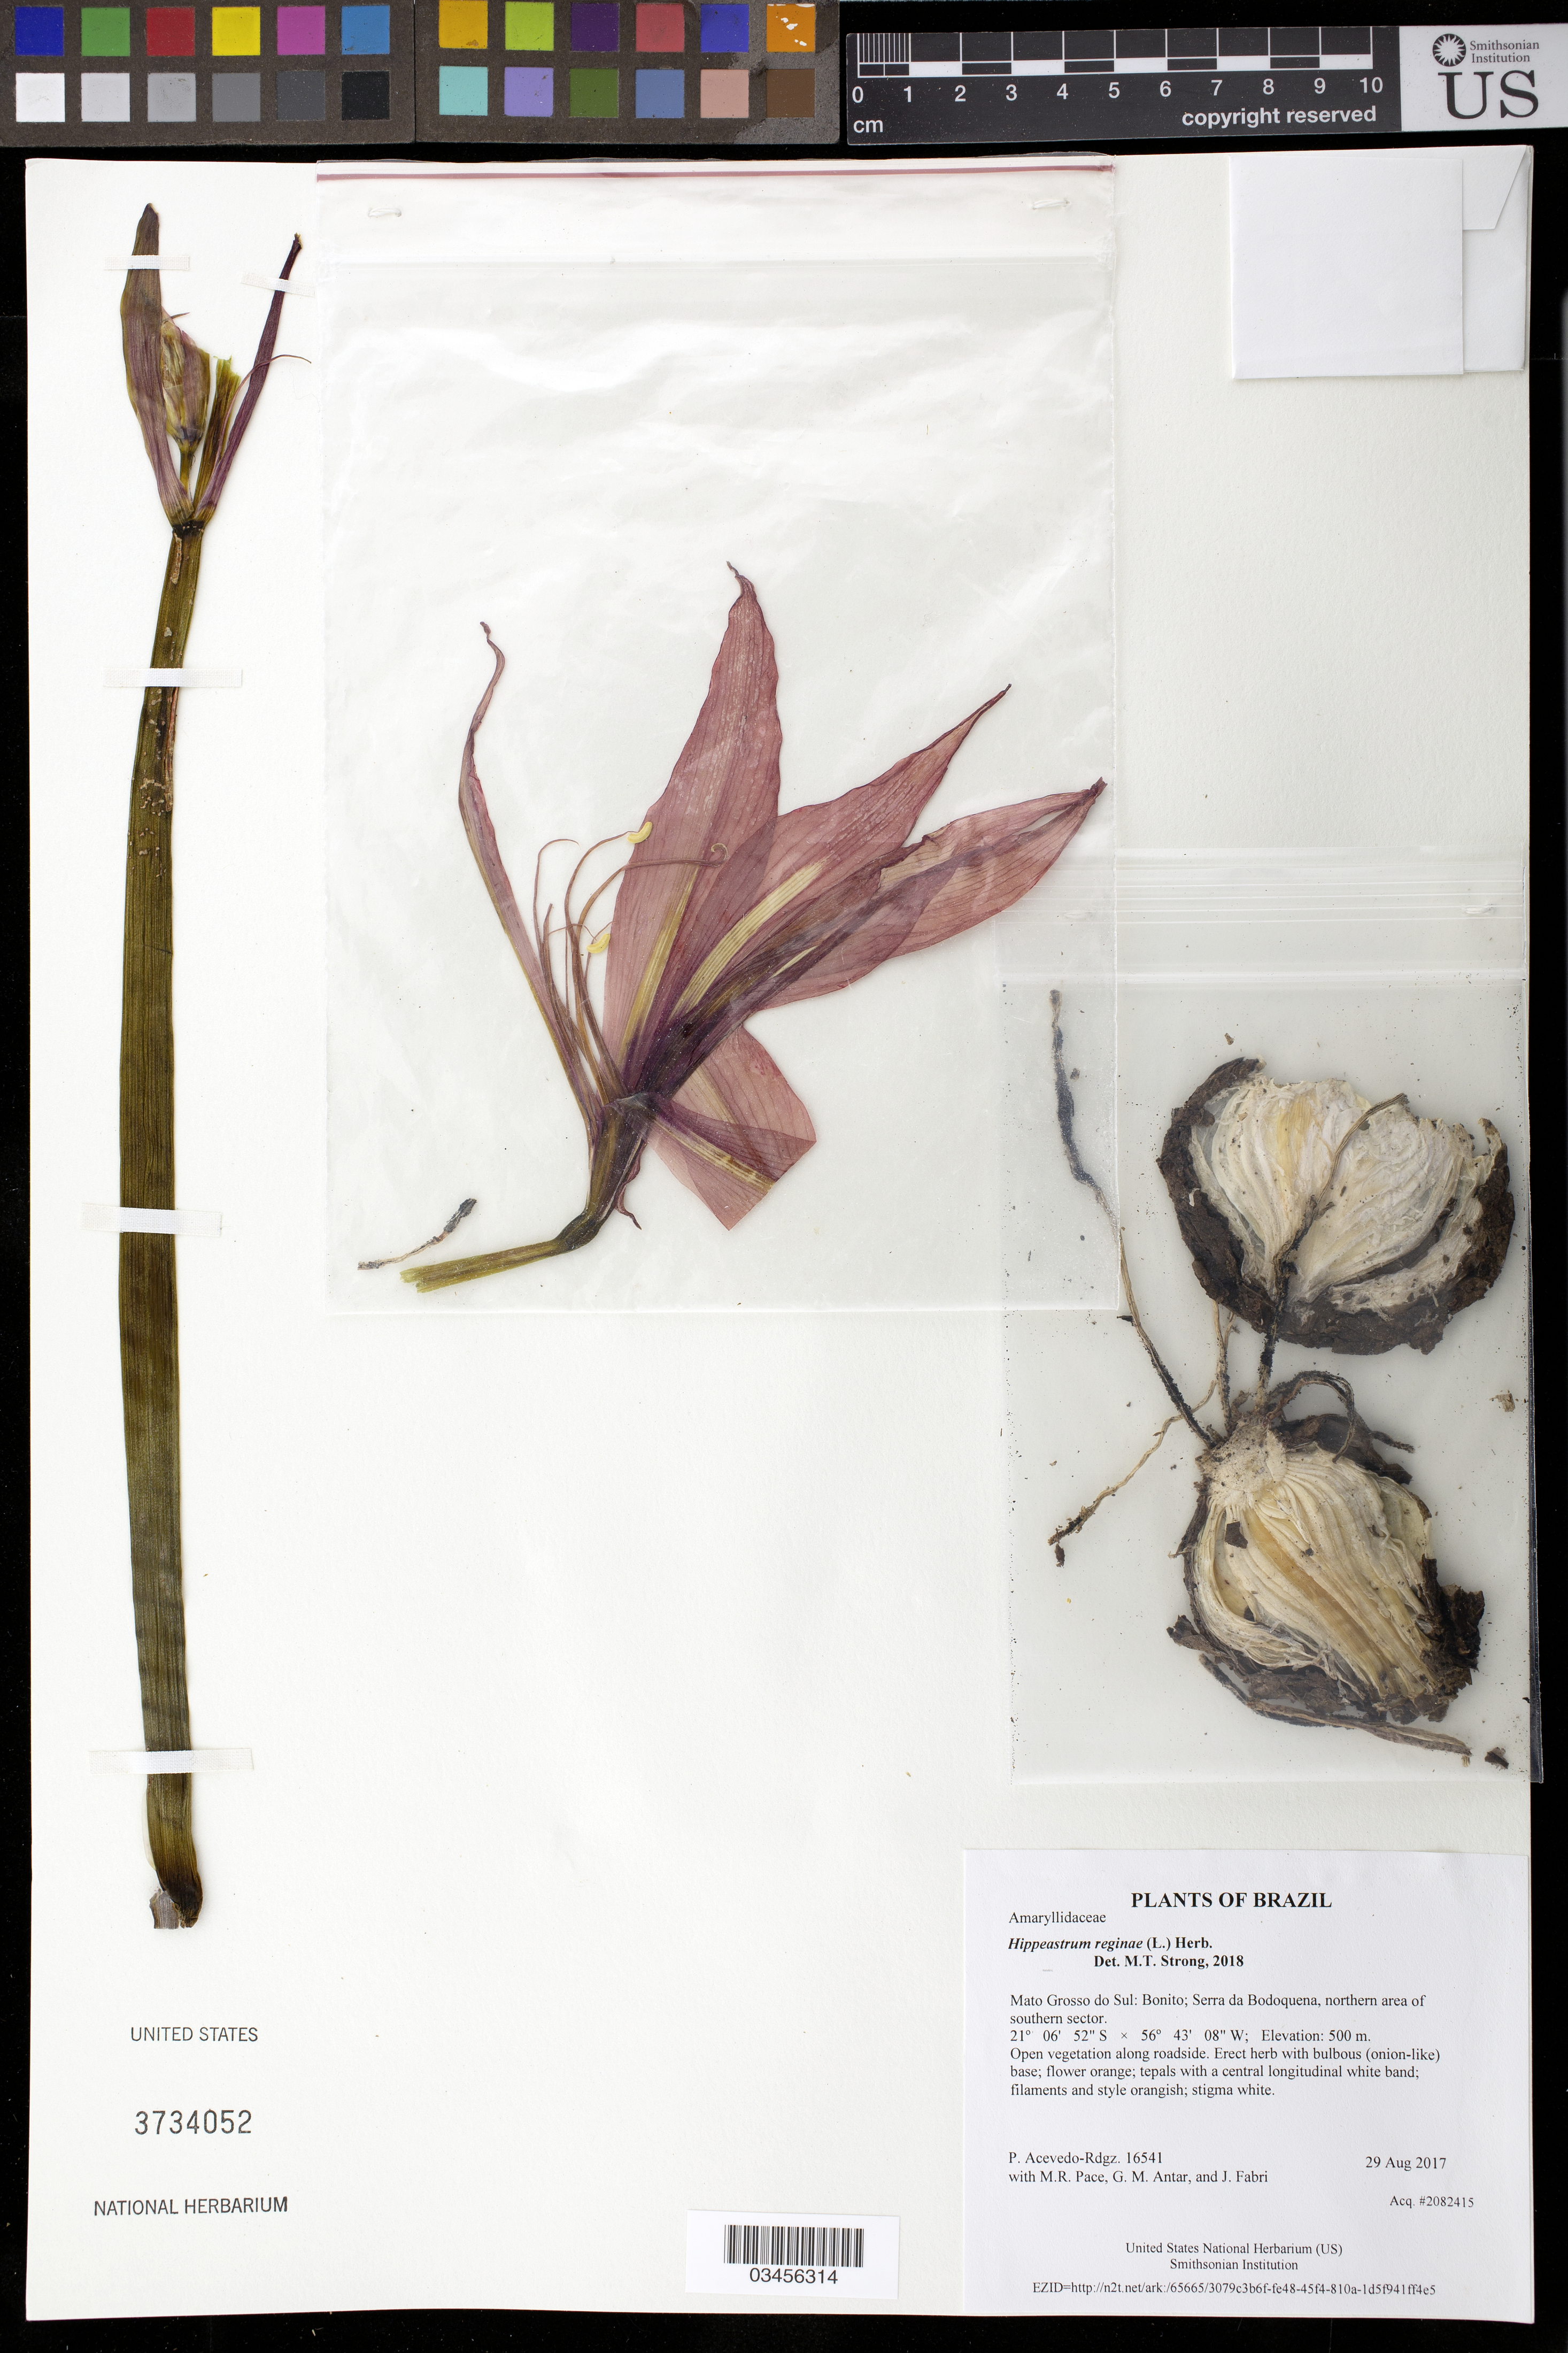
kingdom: Plantae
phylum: Tracheophyta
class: Liliopsida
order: Asparagales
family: Amaryllidaceae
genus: Hippeastrum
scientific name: Hippeastrum reginae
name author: (L.) Herb.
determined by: Strong, Mark T., (BOT), Smithsonian Institution - National Museum of Natural History (UNITED STATES)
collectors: P. Acevedo-Rodr., M. R. Pace, G. M. Antar & J. Fabri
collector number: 16541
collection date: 2017-08-29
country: Brazil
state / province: Mato Grosso do Sul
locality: Bonito; Serra da Bodoquena, northern area of southern sector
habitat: Open vegetation along roadside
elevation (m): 500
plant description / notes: US, NY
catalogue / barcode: US 3734052